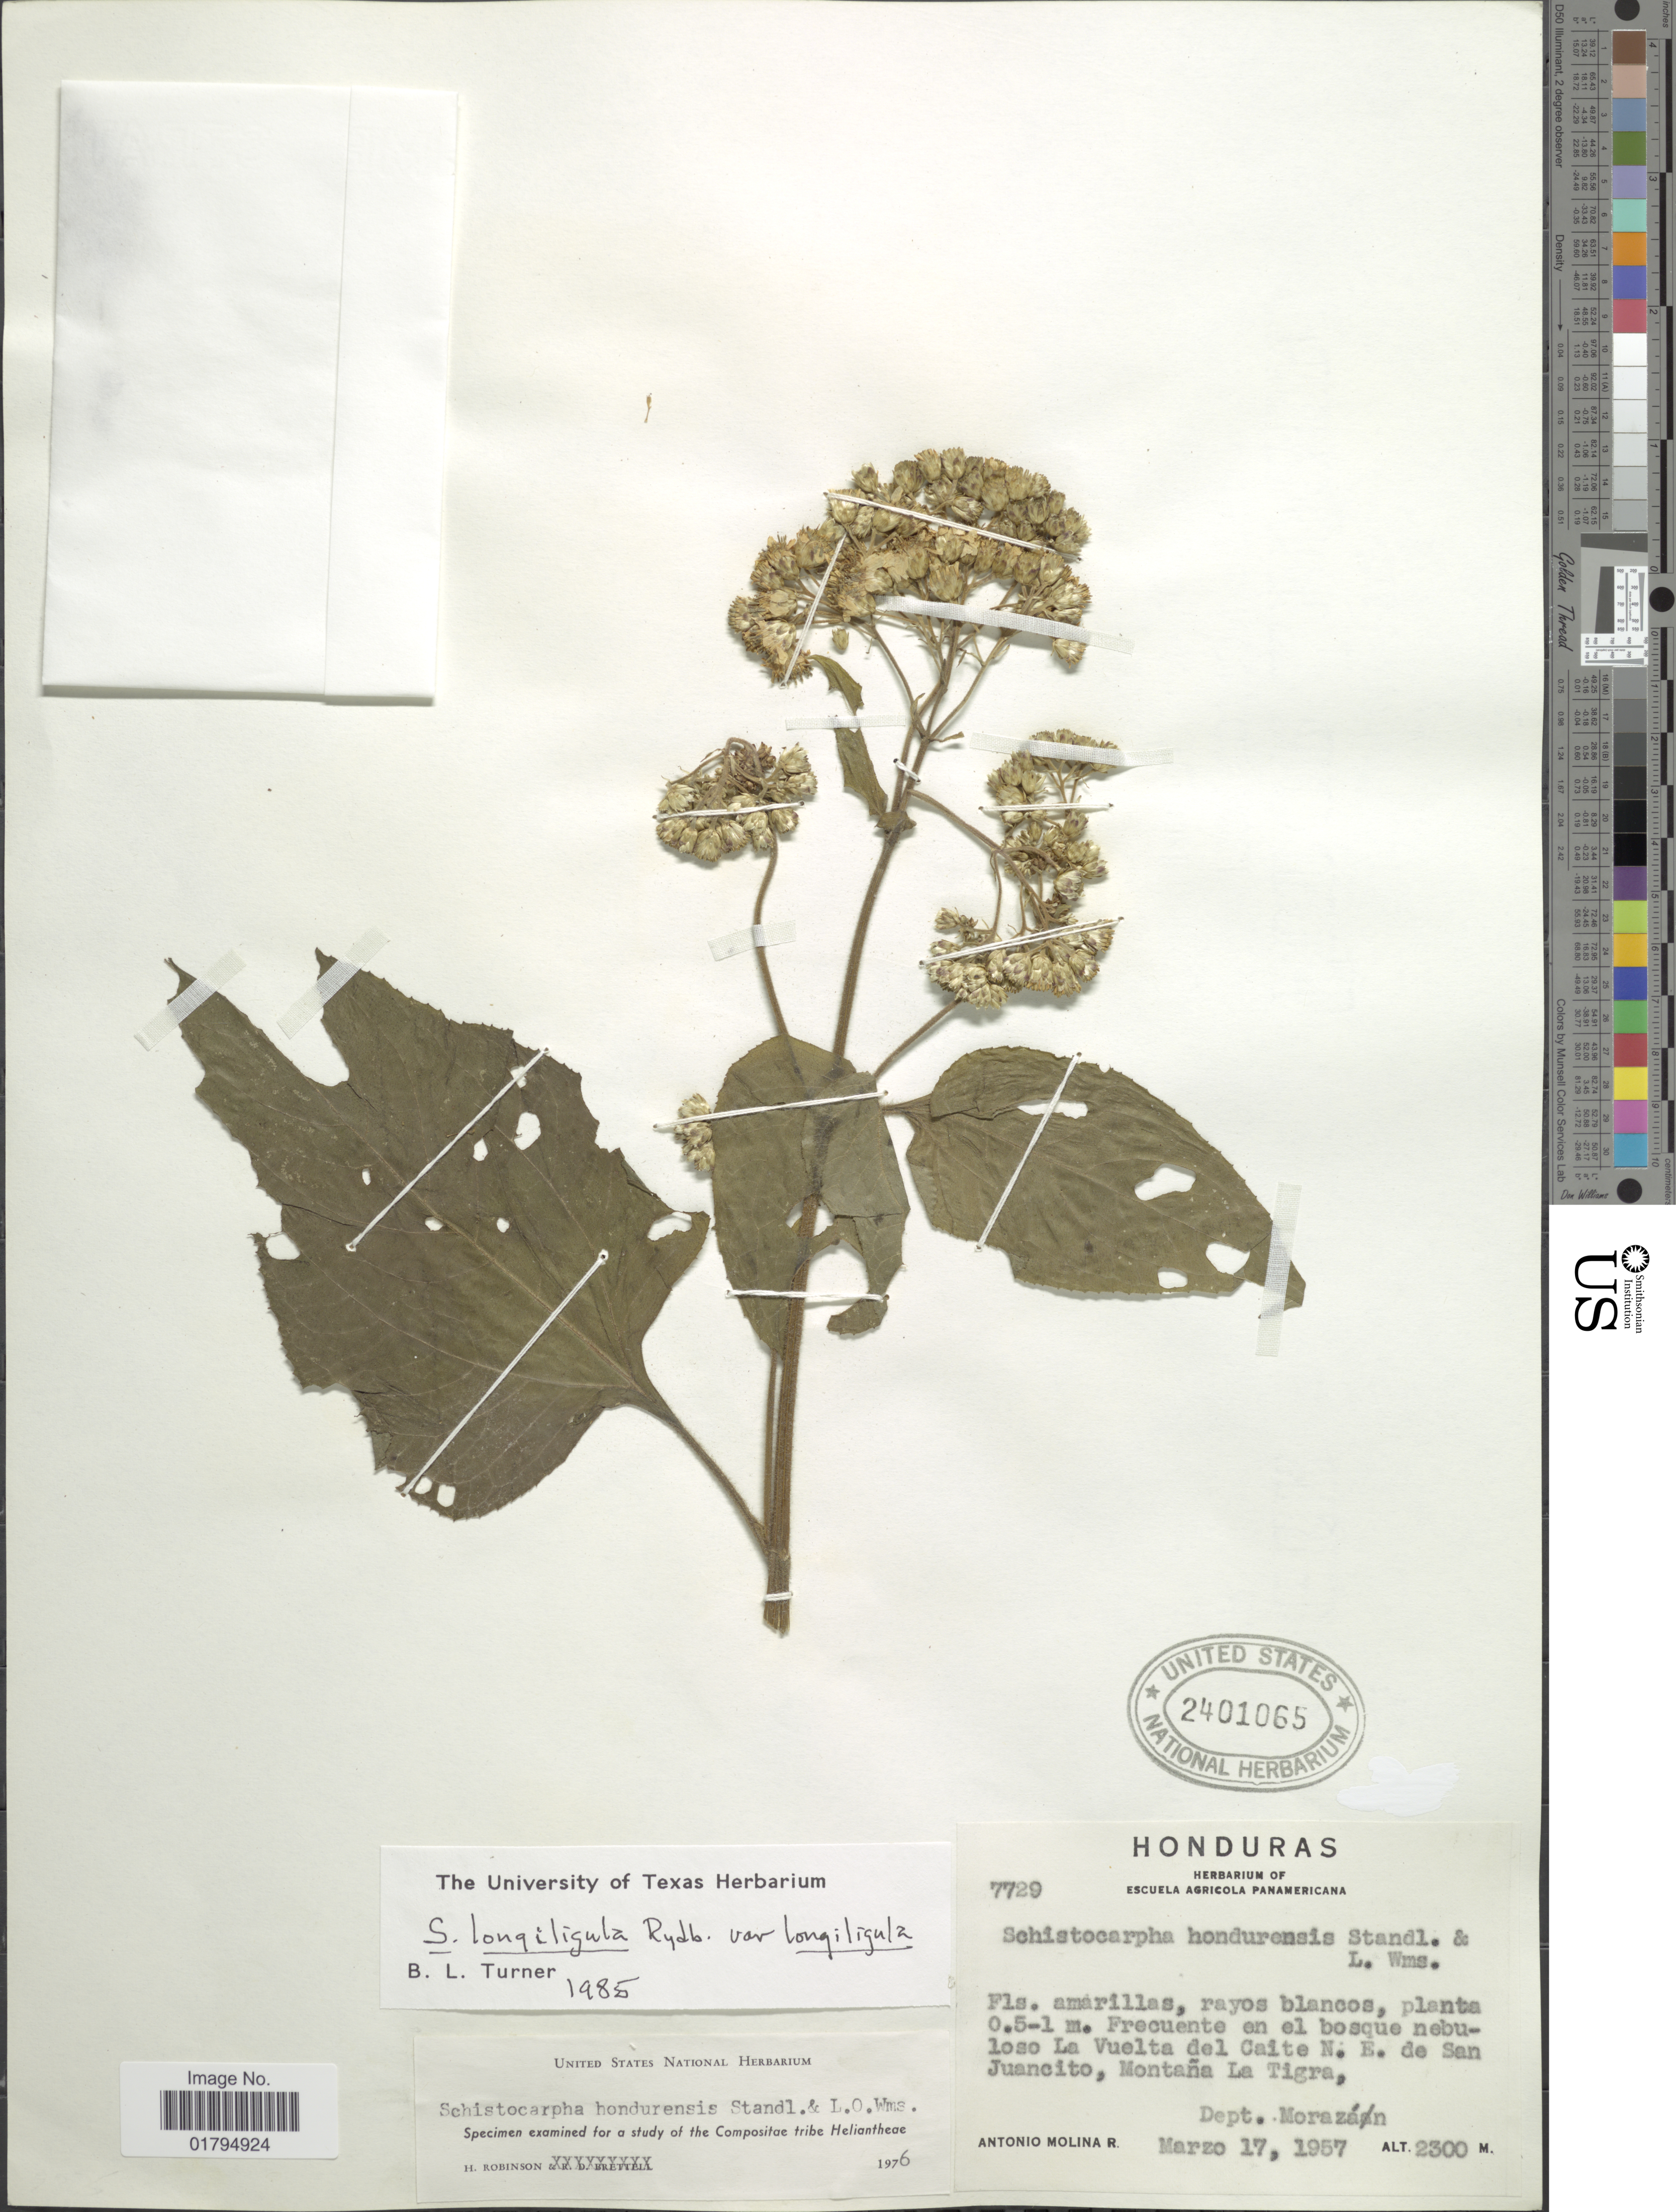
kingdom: Plantae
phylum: Tracheophyta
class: Magnoliopsida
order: Asterales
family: Asteraceae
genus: Schistocarpha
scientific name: Schistocarpha hondurensis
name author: Standl. & L.O. Williams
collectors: A. Molina R.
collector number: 7729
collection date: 1957-03-17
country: Honduras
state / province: Fco. Morazán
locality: La Vuelta del Caite N. E. de San Juancito, Montana La Tigra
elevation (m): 2300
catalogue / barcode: US 2401065